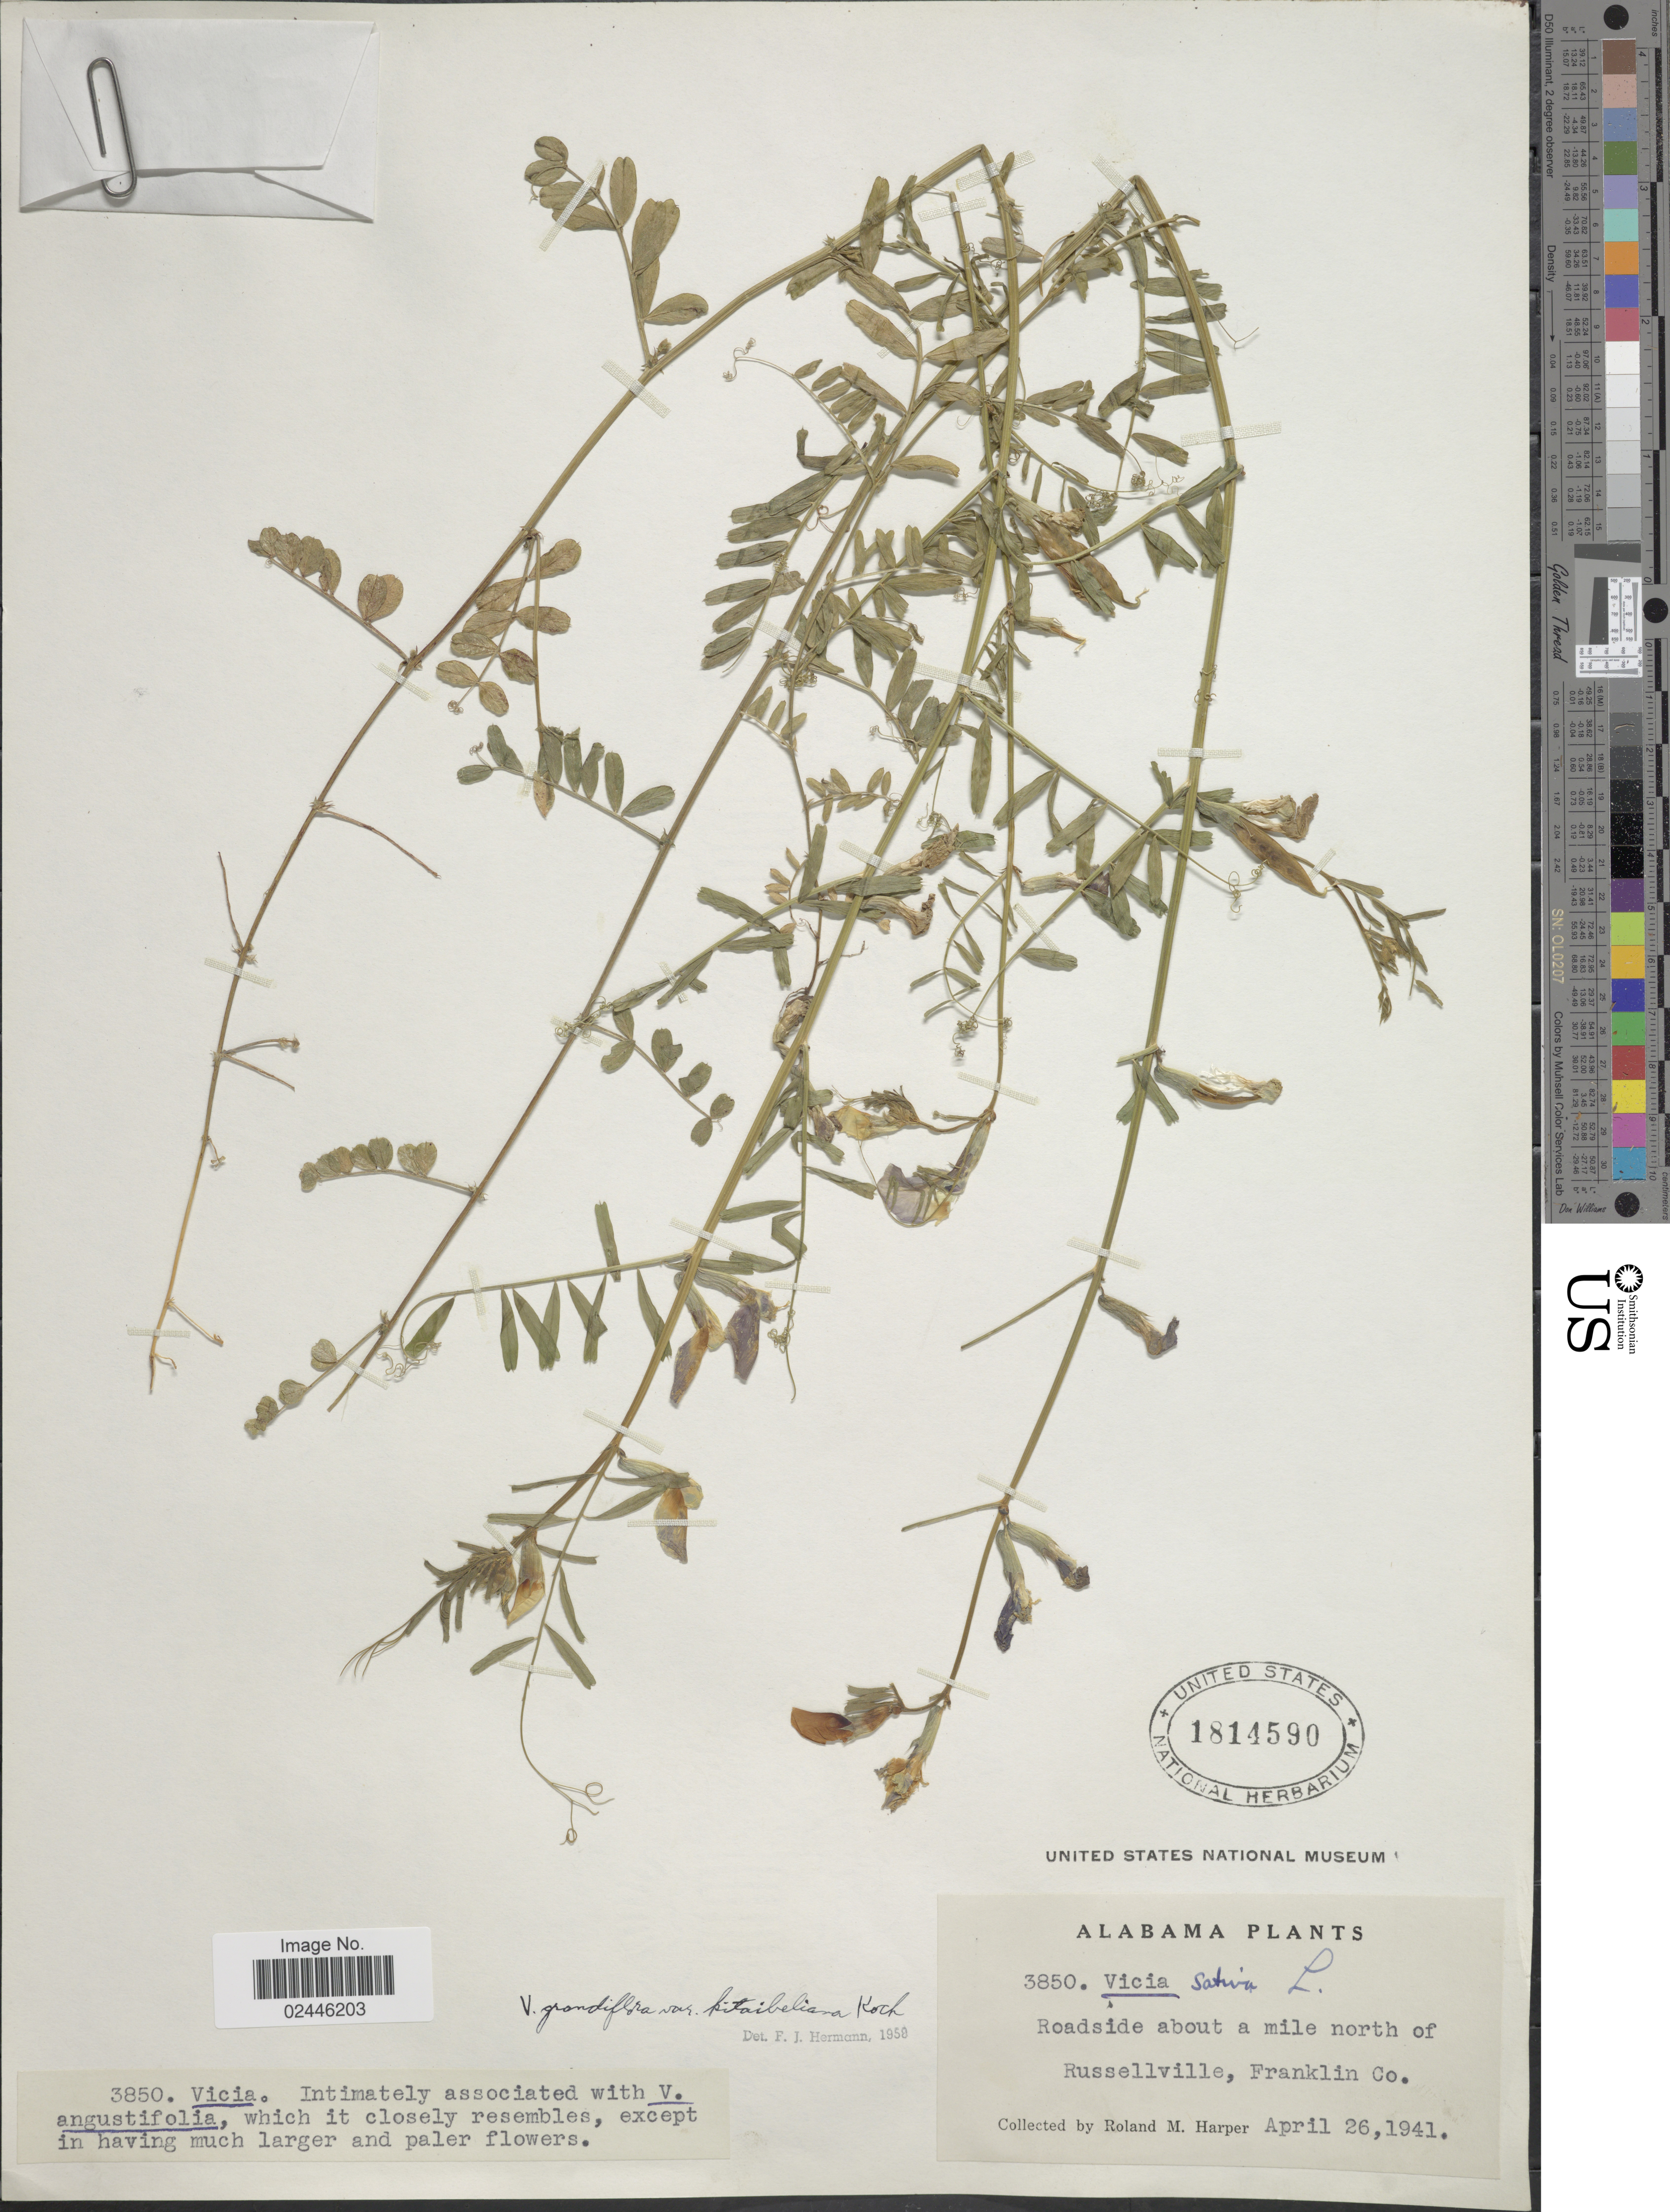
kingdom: Plantae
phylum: Tracheophyta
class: Magnoliopsida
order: Fabales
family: Fabaceae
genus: Vicia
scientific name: Vicia grandiflora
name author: Scop.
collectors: R. M. Harper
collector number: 3850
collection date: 1941-04-26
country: United States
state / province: Alabama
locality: Roadside about a mile north of Russellville, Franklin Co.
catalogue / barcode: US 1814590